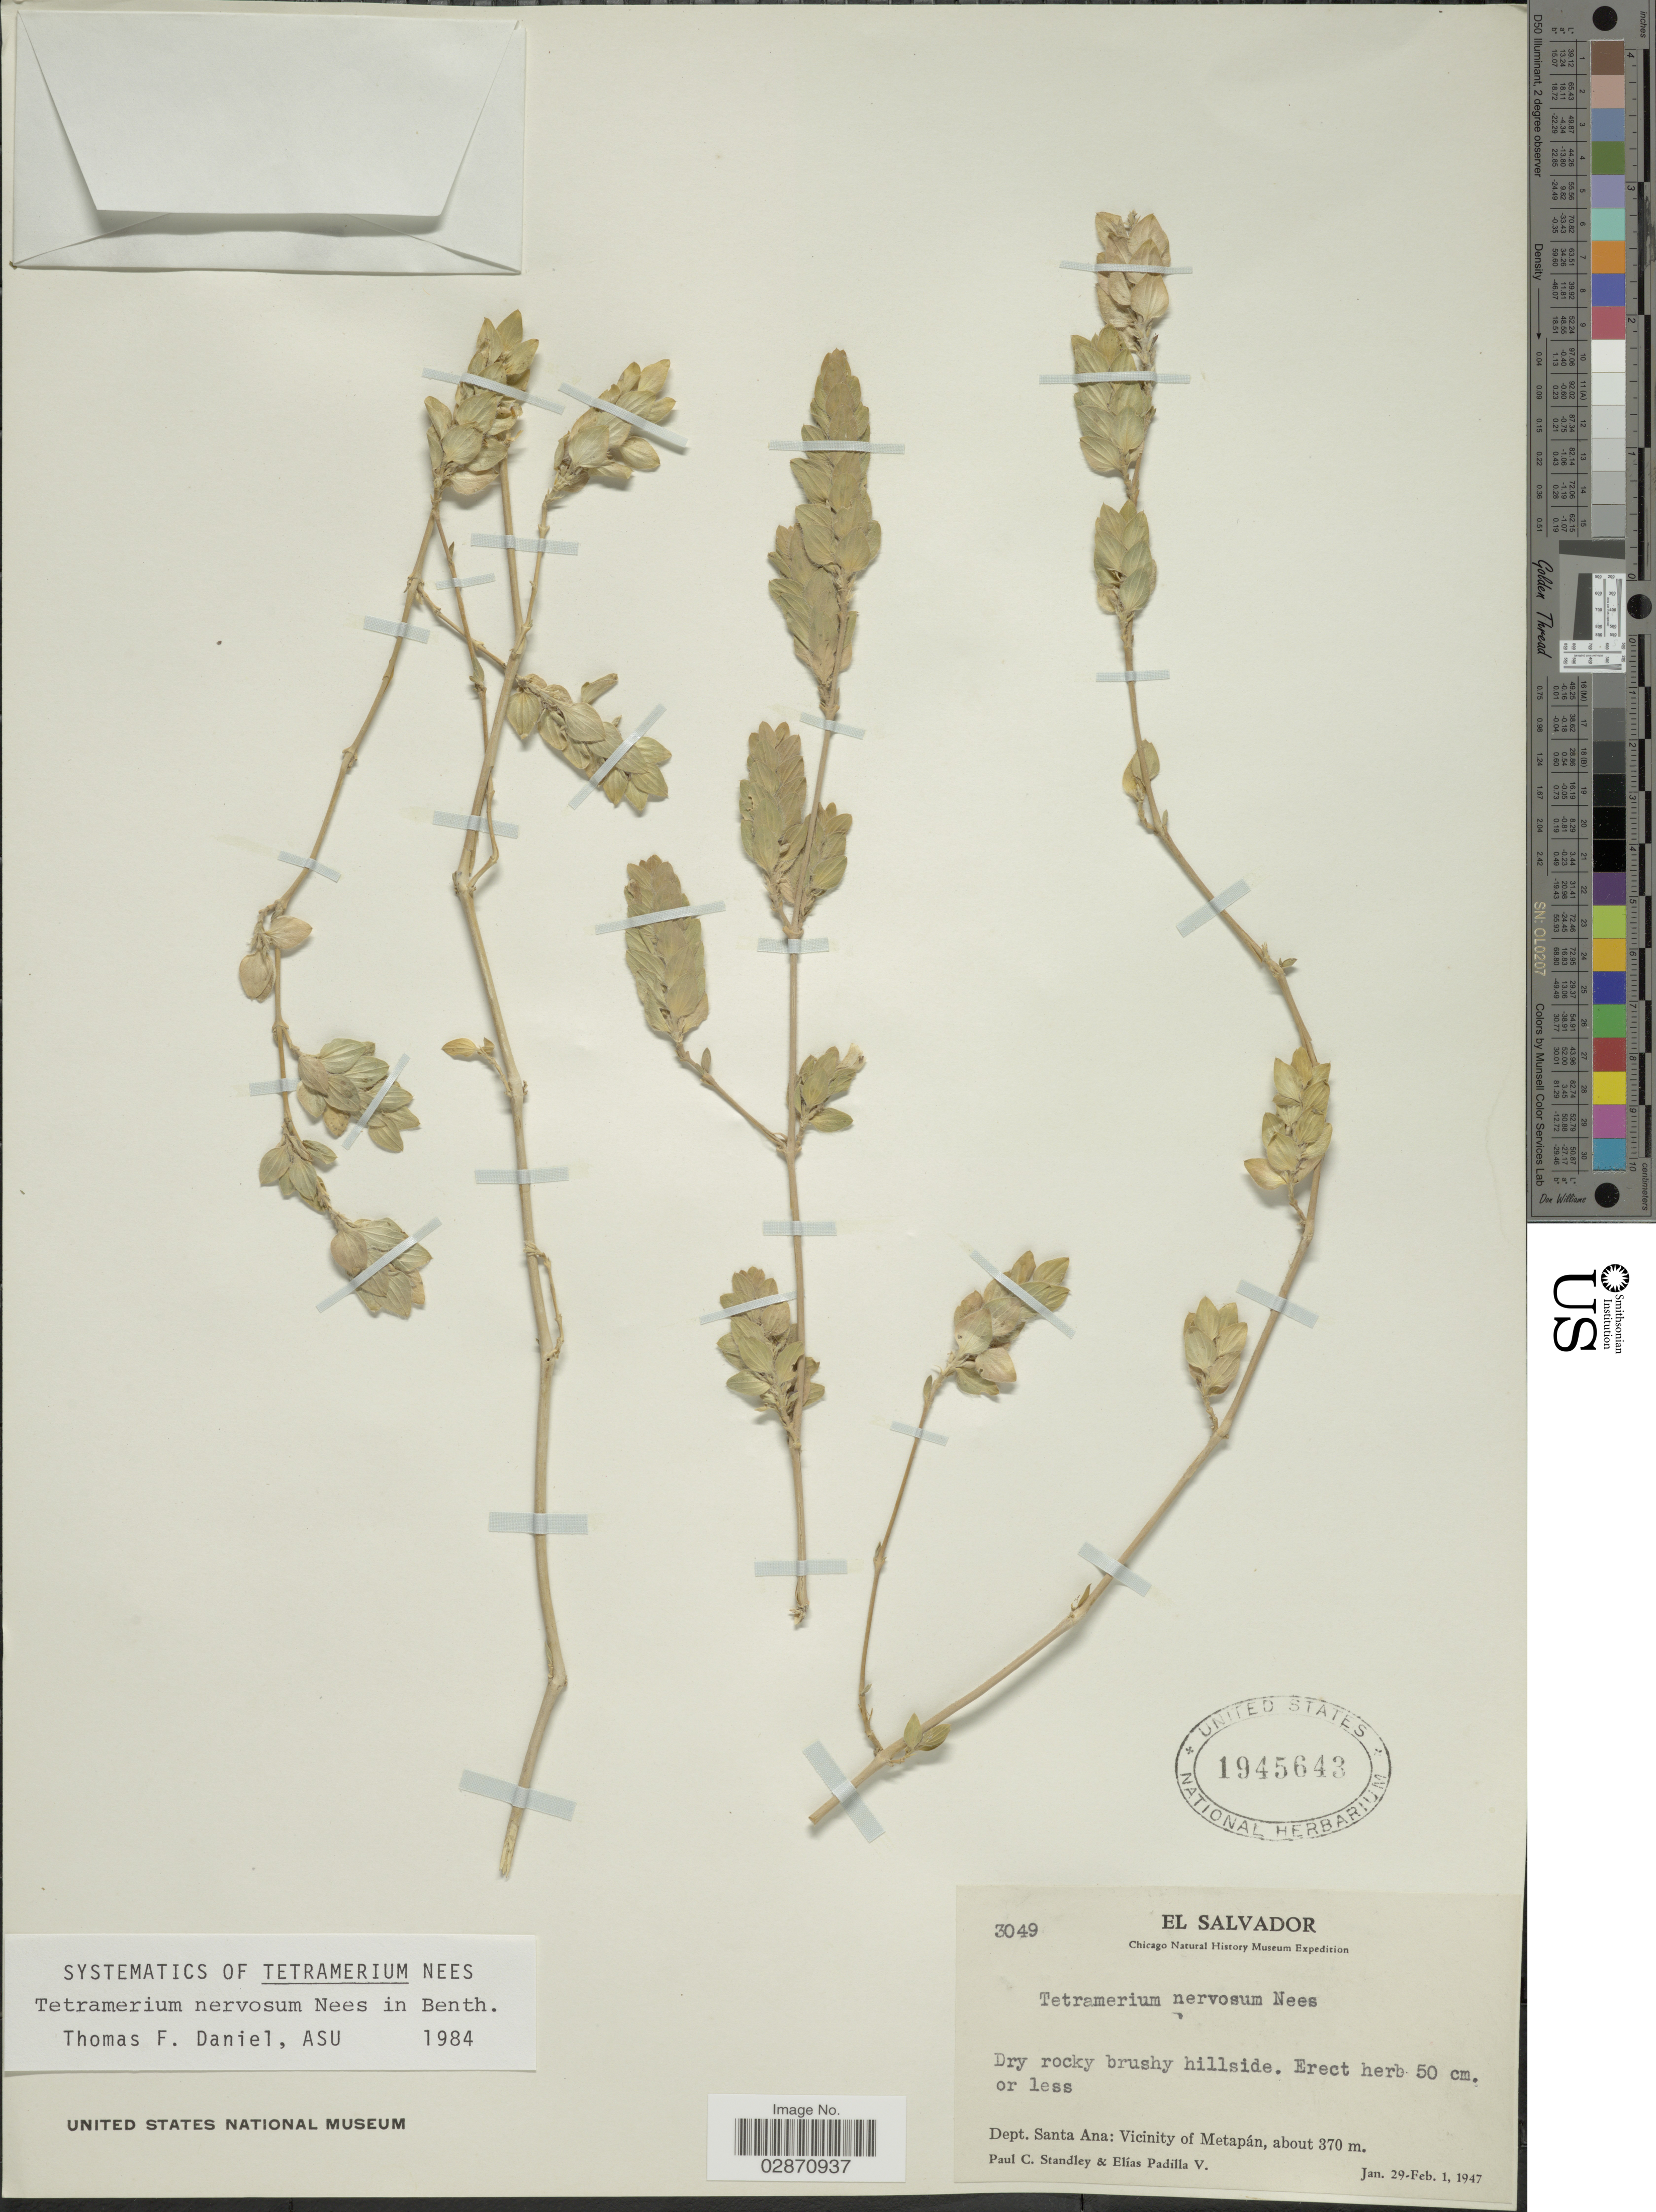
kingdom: Plantae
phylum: Tracheophyta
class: Magnoliopsida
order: Lamiales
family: Acanthaceae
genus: Tetramerium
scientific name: Tetramerium nervosum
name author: Nees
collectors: P. C. Standley & E. Padilla V.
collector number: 3049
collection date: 1947-01-29/1947-02-01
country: El Salvador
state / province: Santa Ana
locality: Dept. Santa Ana: Vicinity of Metapán.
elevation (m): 370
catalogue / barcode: US 1945643